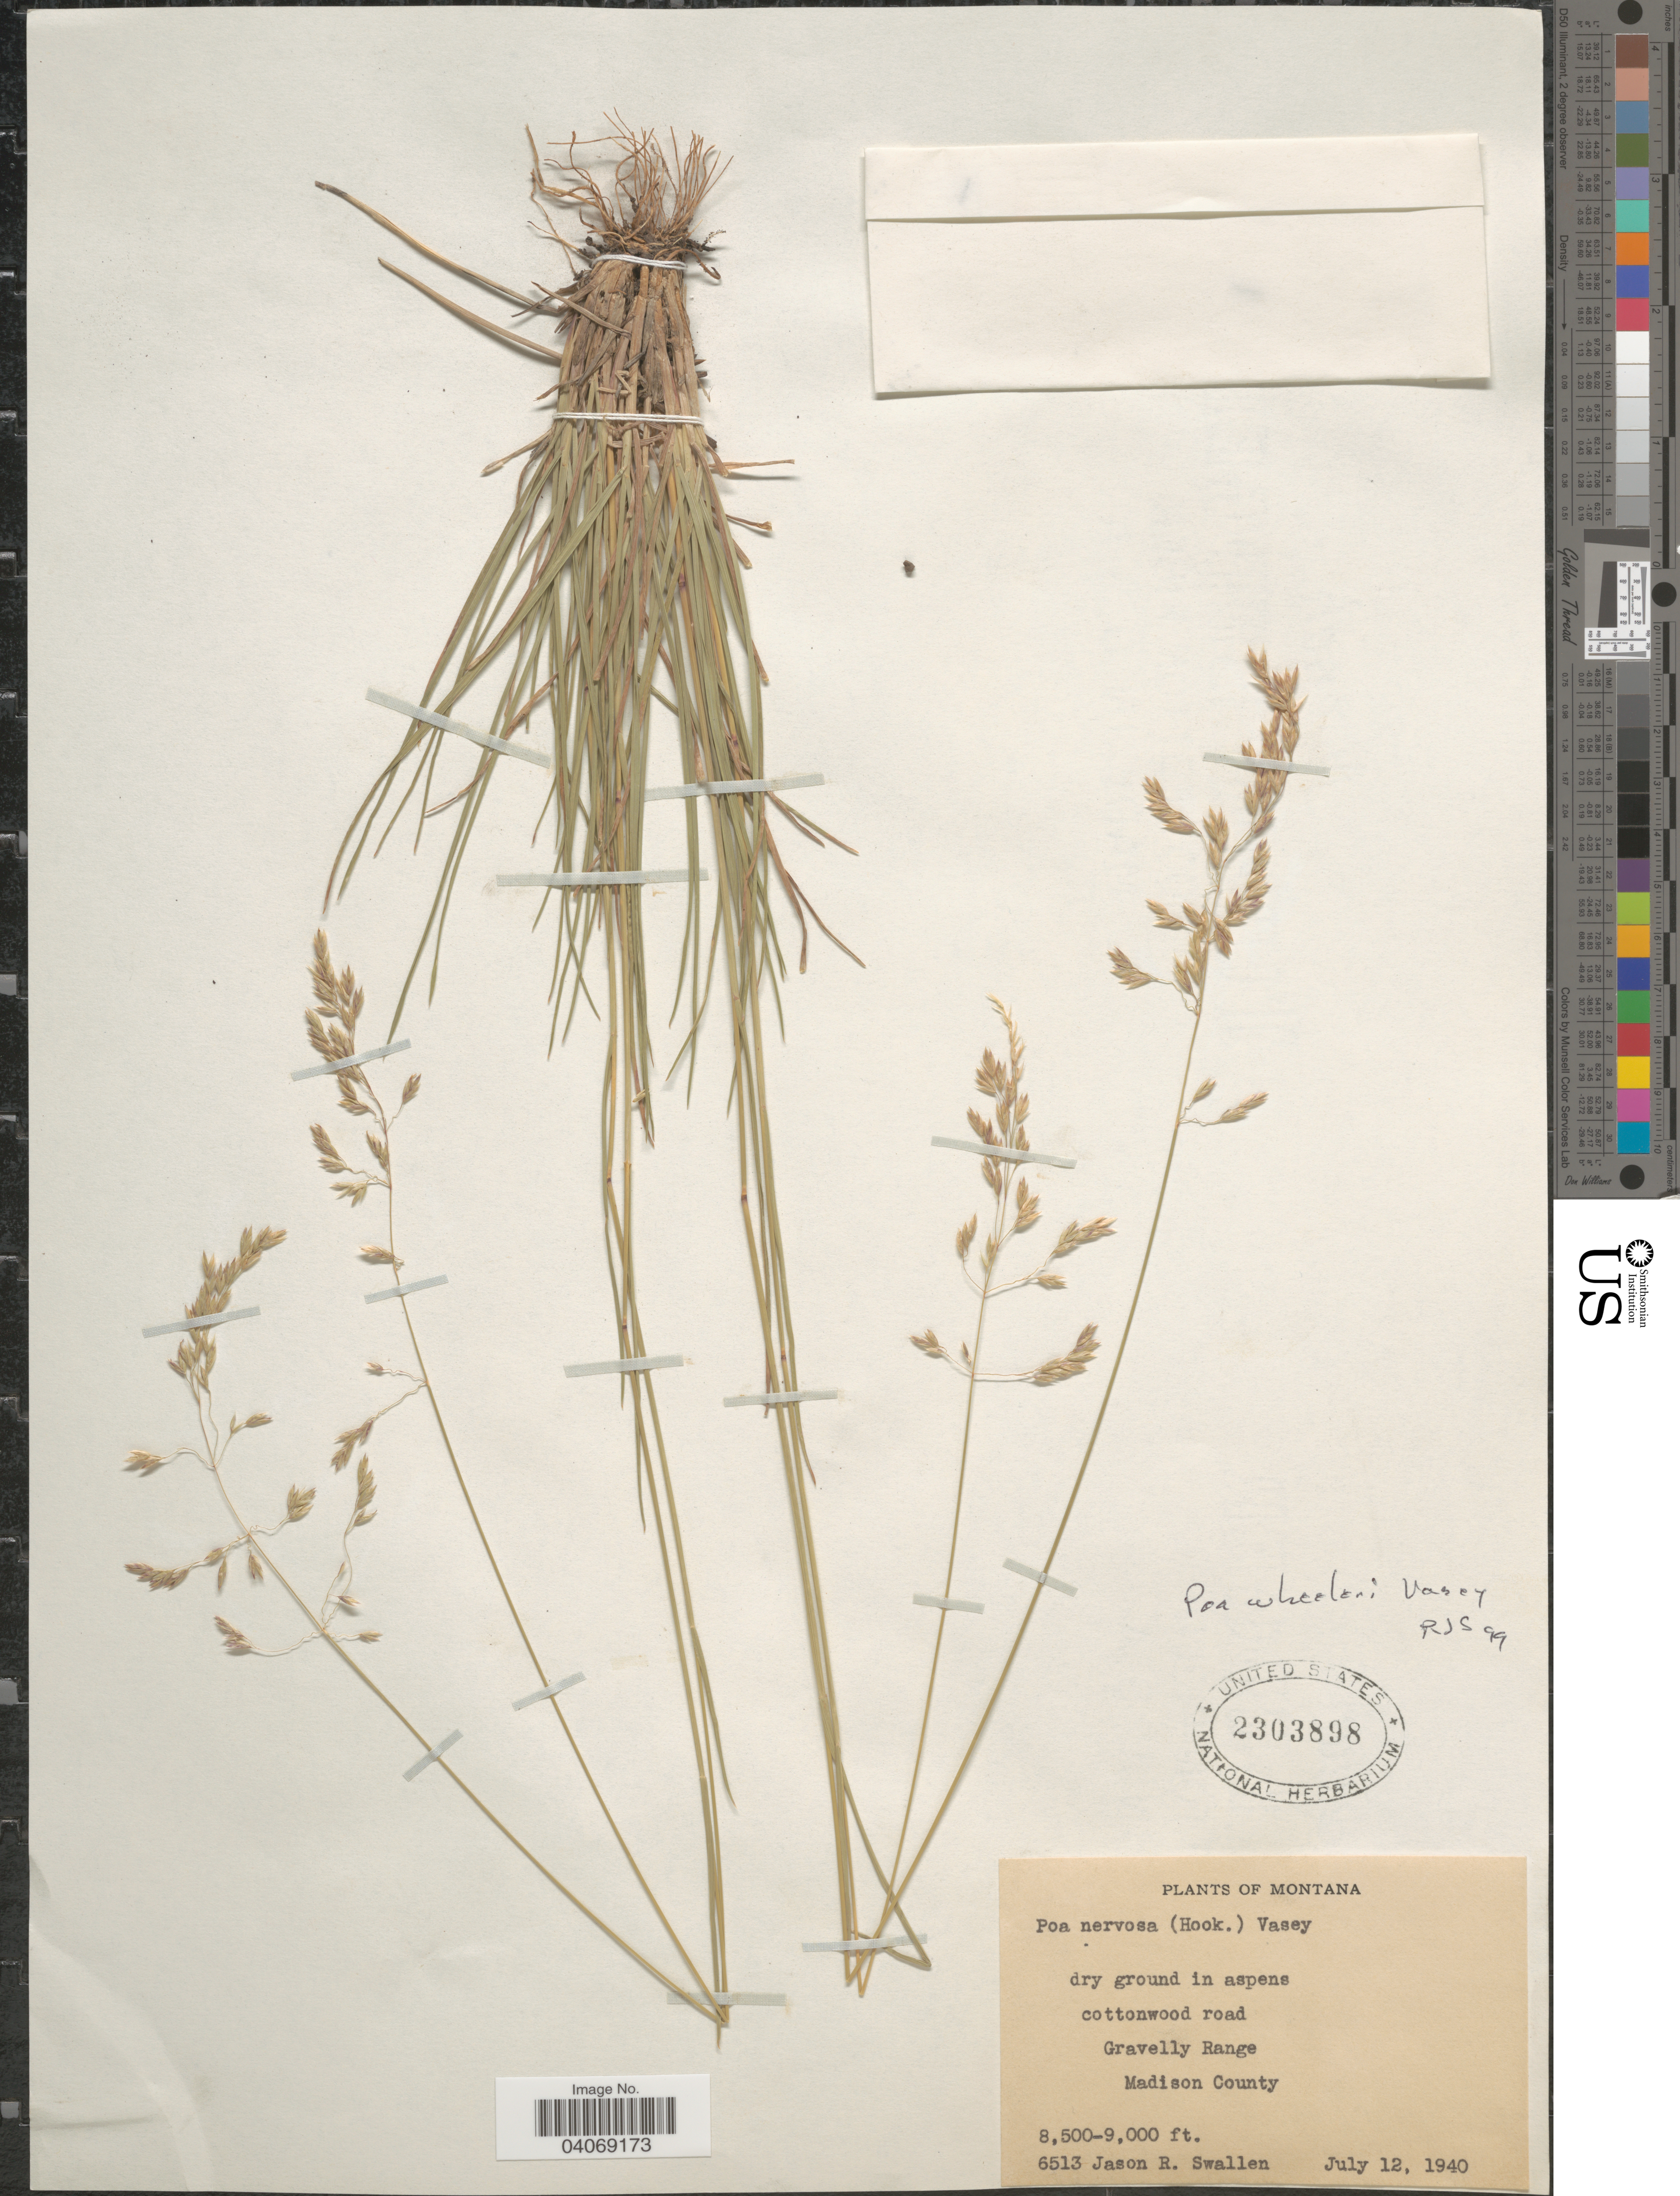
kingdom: Plantae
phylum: Tracheophyta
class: Liliopsida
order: Poales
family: Poaceae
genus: Poa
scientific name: Poa wheeleri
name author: Vasey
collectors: J. R. Swallen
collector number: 6513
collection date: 1940-07-12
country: United States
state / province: Montana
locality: Dry ground in aspens. Cottonwood road. Gravelly Range. Madison County.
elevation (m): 2591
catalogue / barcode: US 2303898